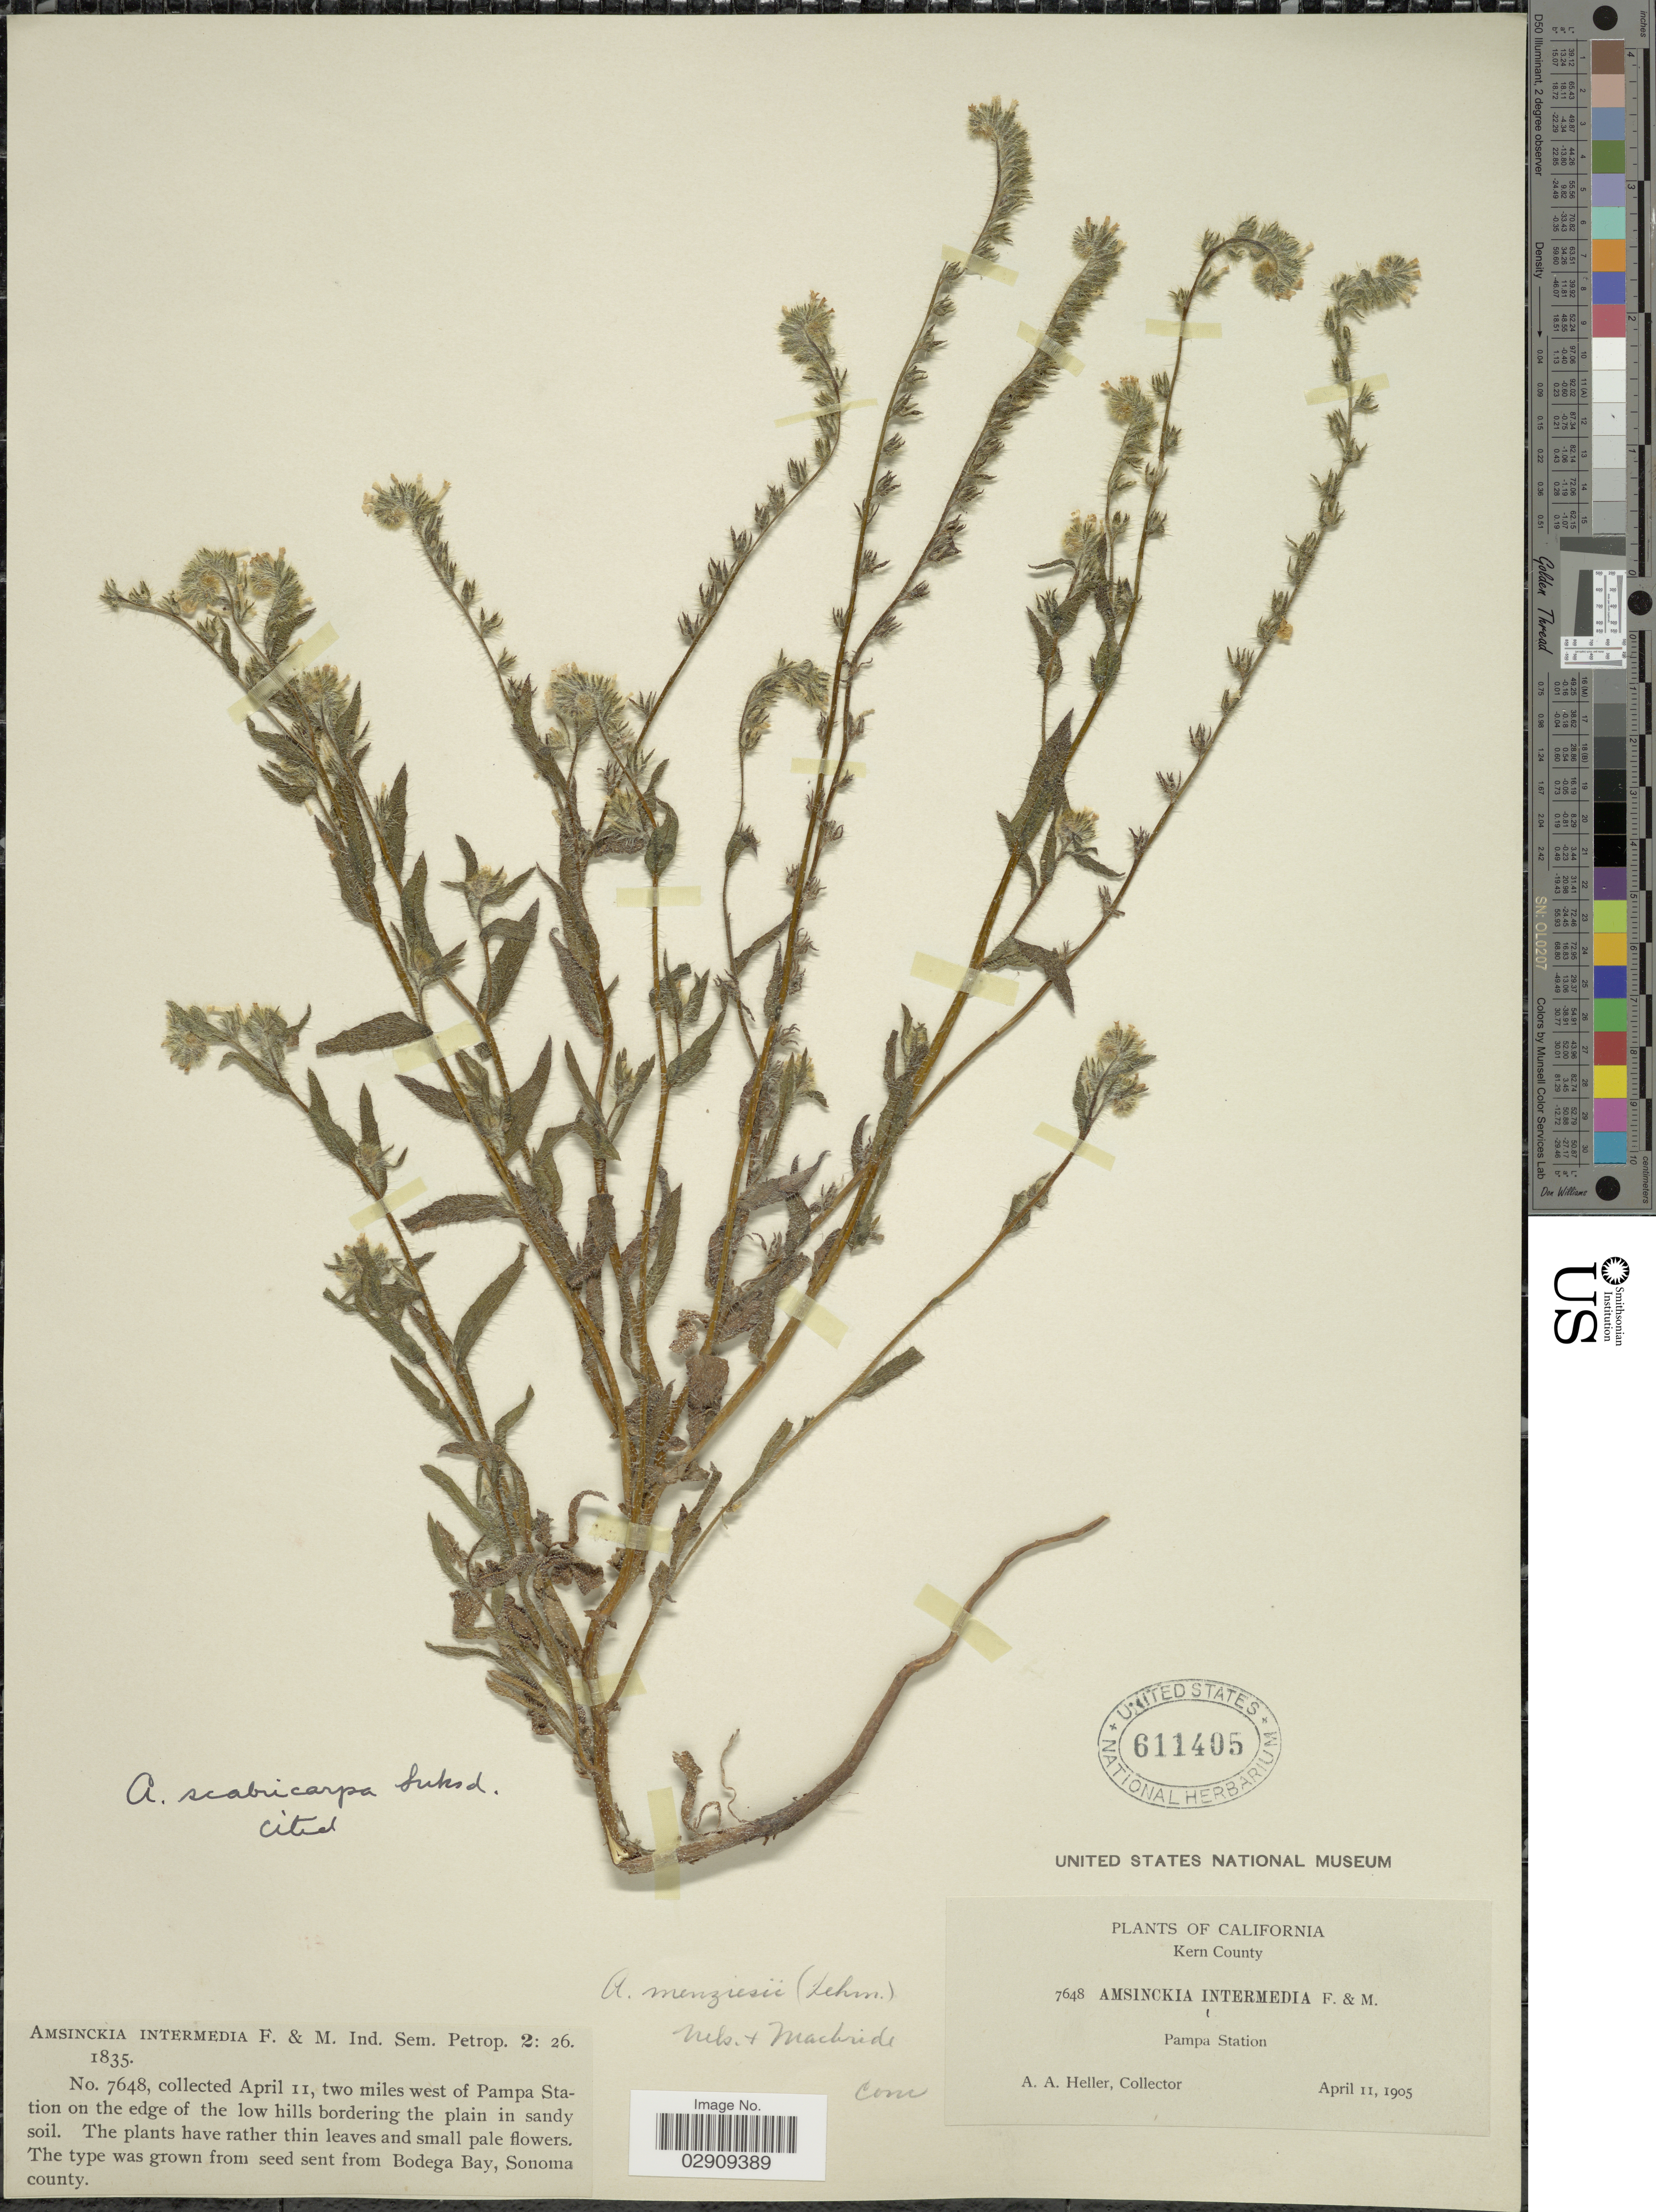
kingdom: Plantae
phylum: Tracheophyta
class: Magnoliopsida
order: Boraginales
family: Boraginaceae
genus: Amsinckia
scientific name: Amsinckia menziesii var. intermedia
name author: (Fisch. & C.A. Mey.) Ganders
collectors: A. A. Heller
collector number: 7648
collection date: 1905-04-11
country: United States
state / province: California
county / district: Kern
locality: Kern County. Pampa Station.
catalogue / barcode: US 611405